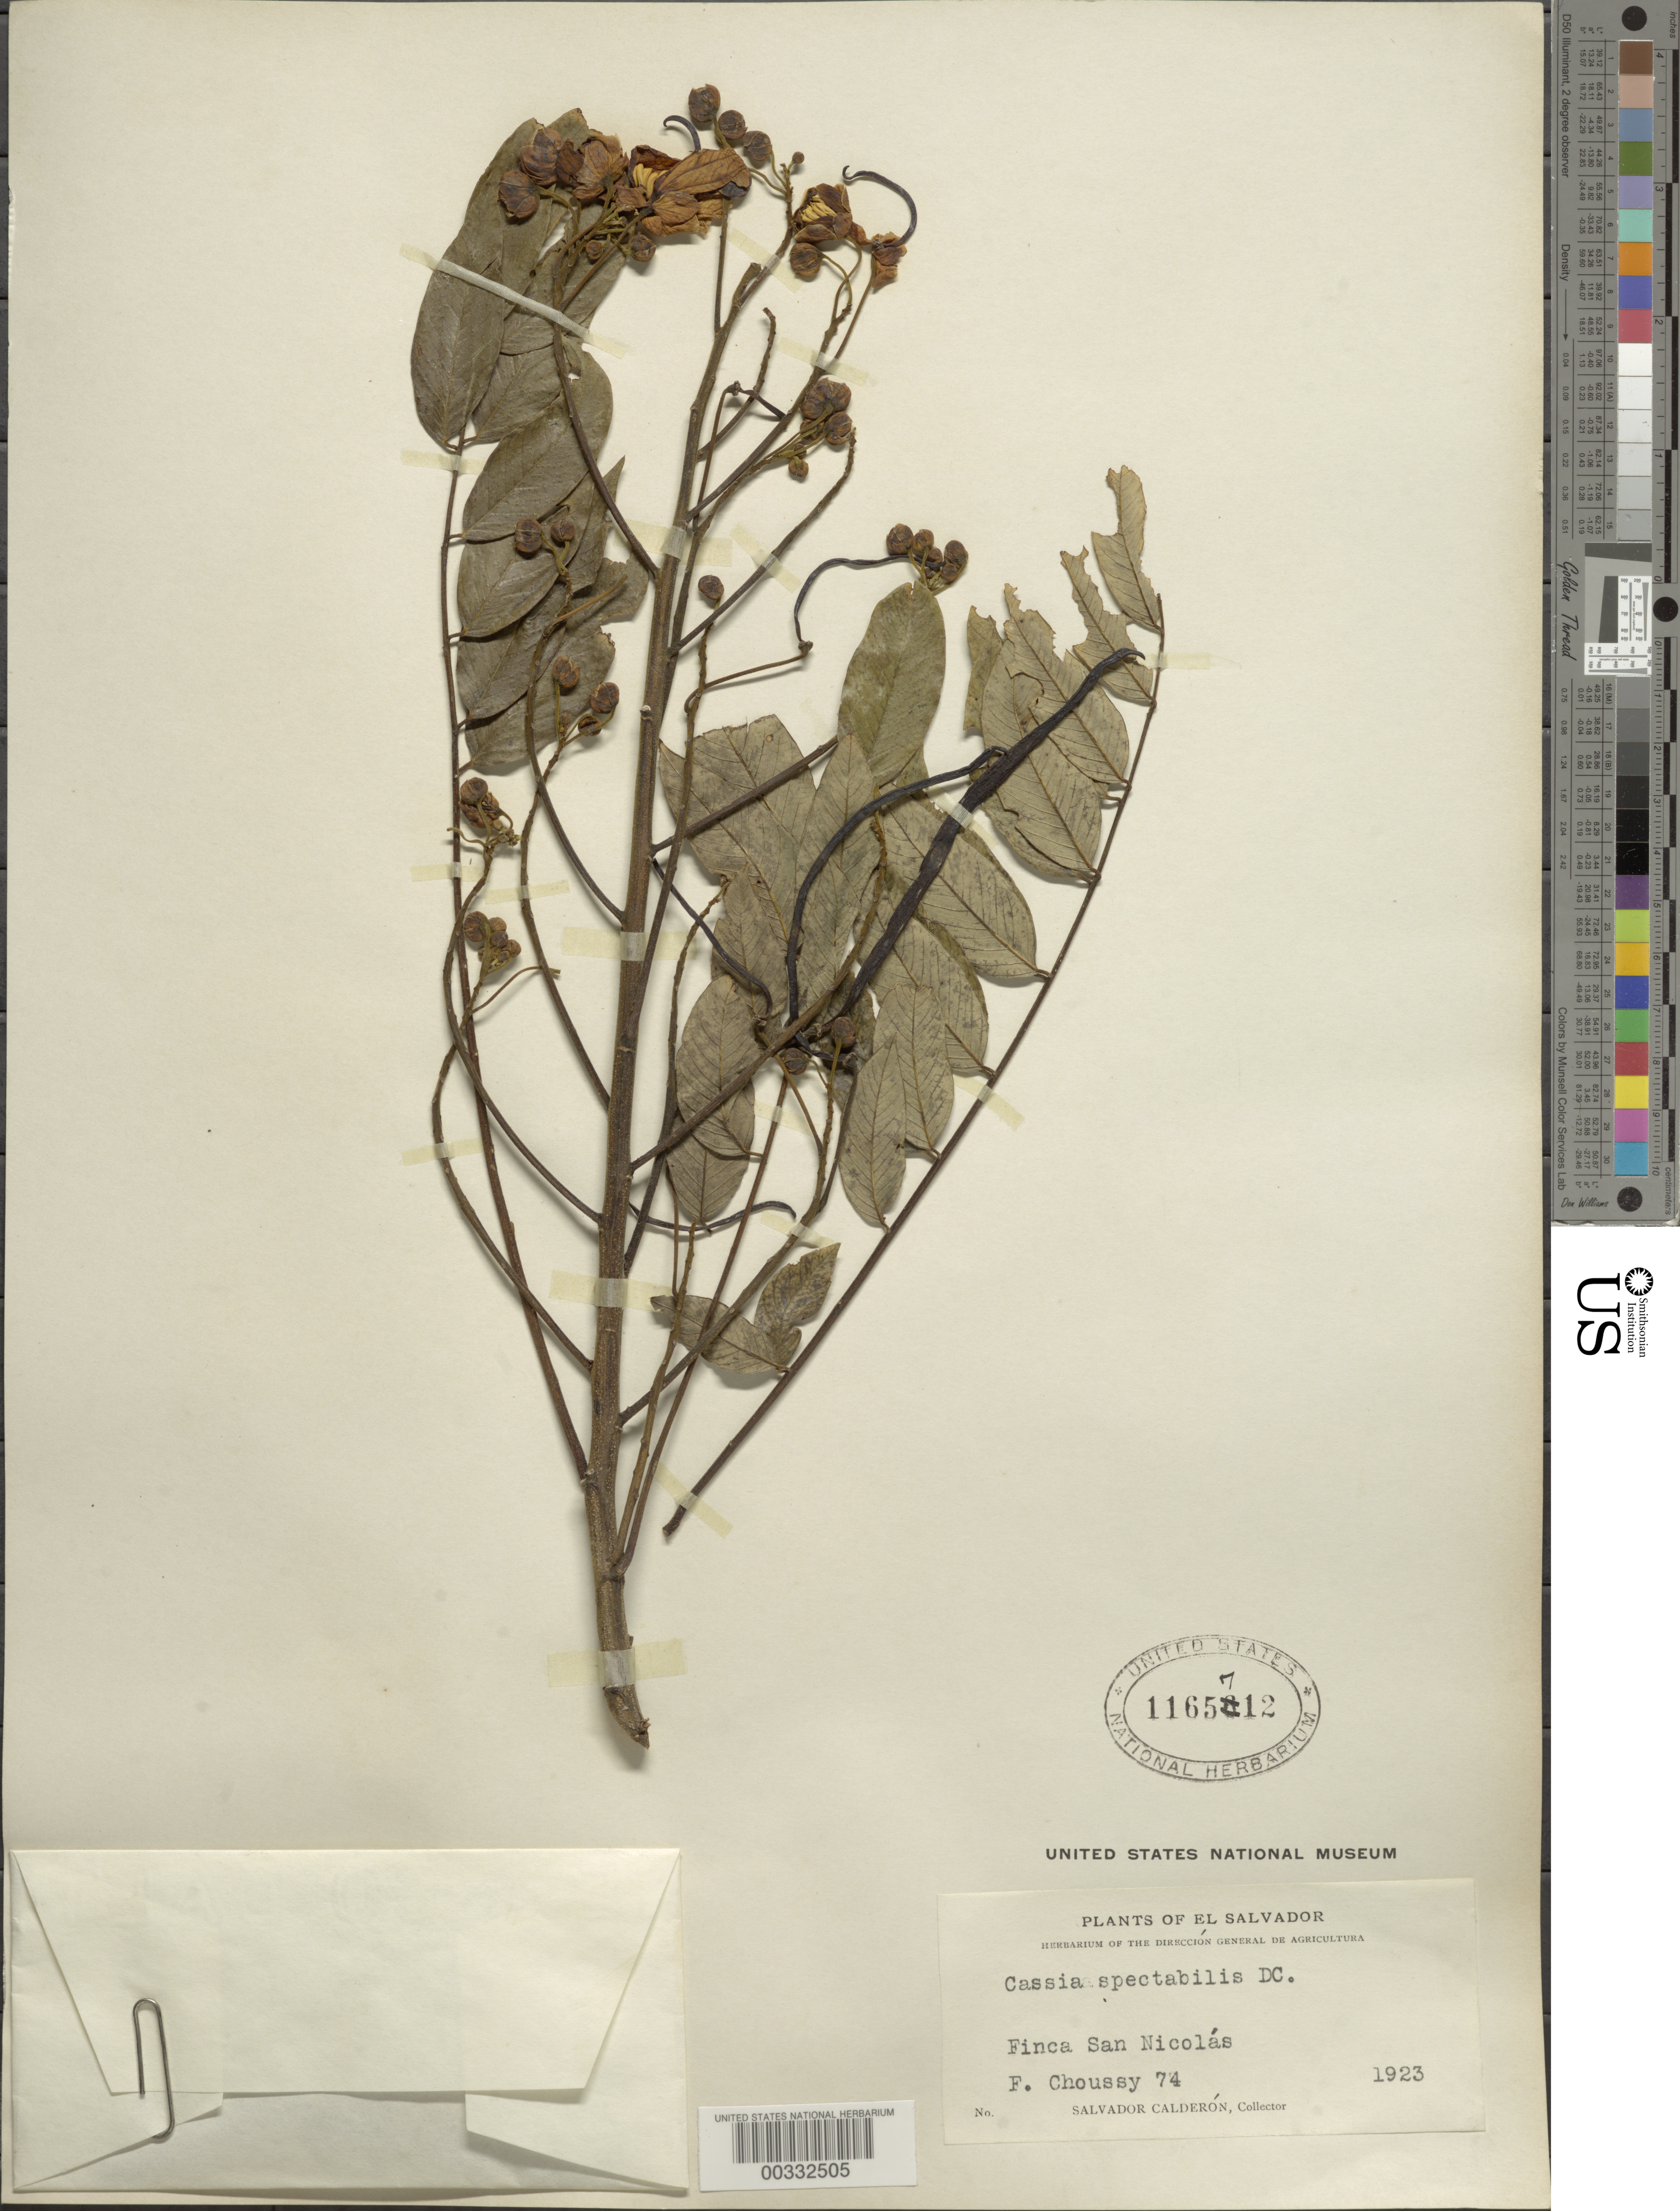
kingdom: Plantae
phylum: Tracheophyta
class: Magnoliopsida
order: Fabales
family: Fabaceae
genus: Senna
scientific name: Senna spectabilis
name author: (DC.) H.S. Irwin & Barneby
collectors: F. Choussy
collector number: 74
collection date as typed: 1925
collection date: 1925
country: El Salvador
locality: Finca san nicolas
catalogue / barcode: US 1165712